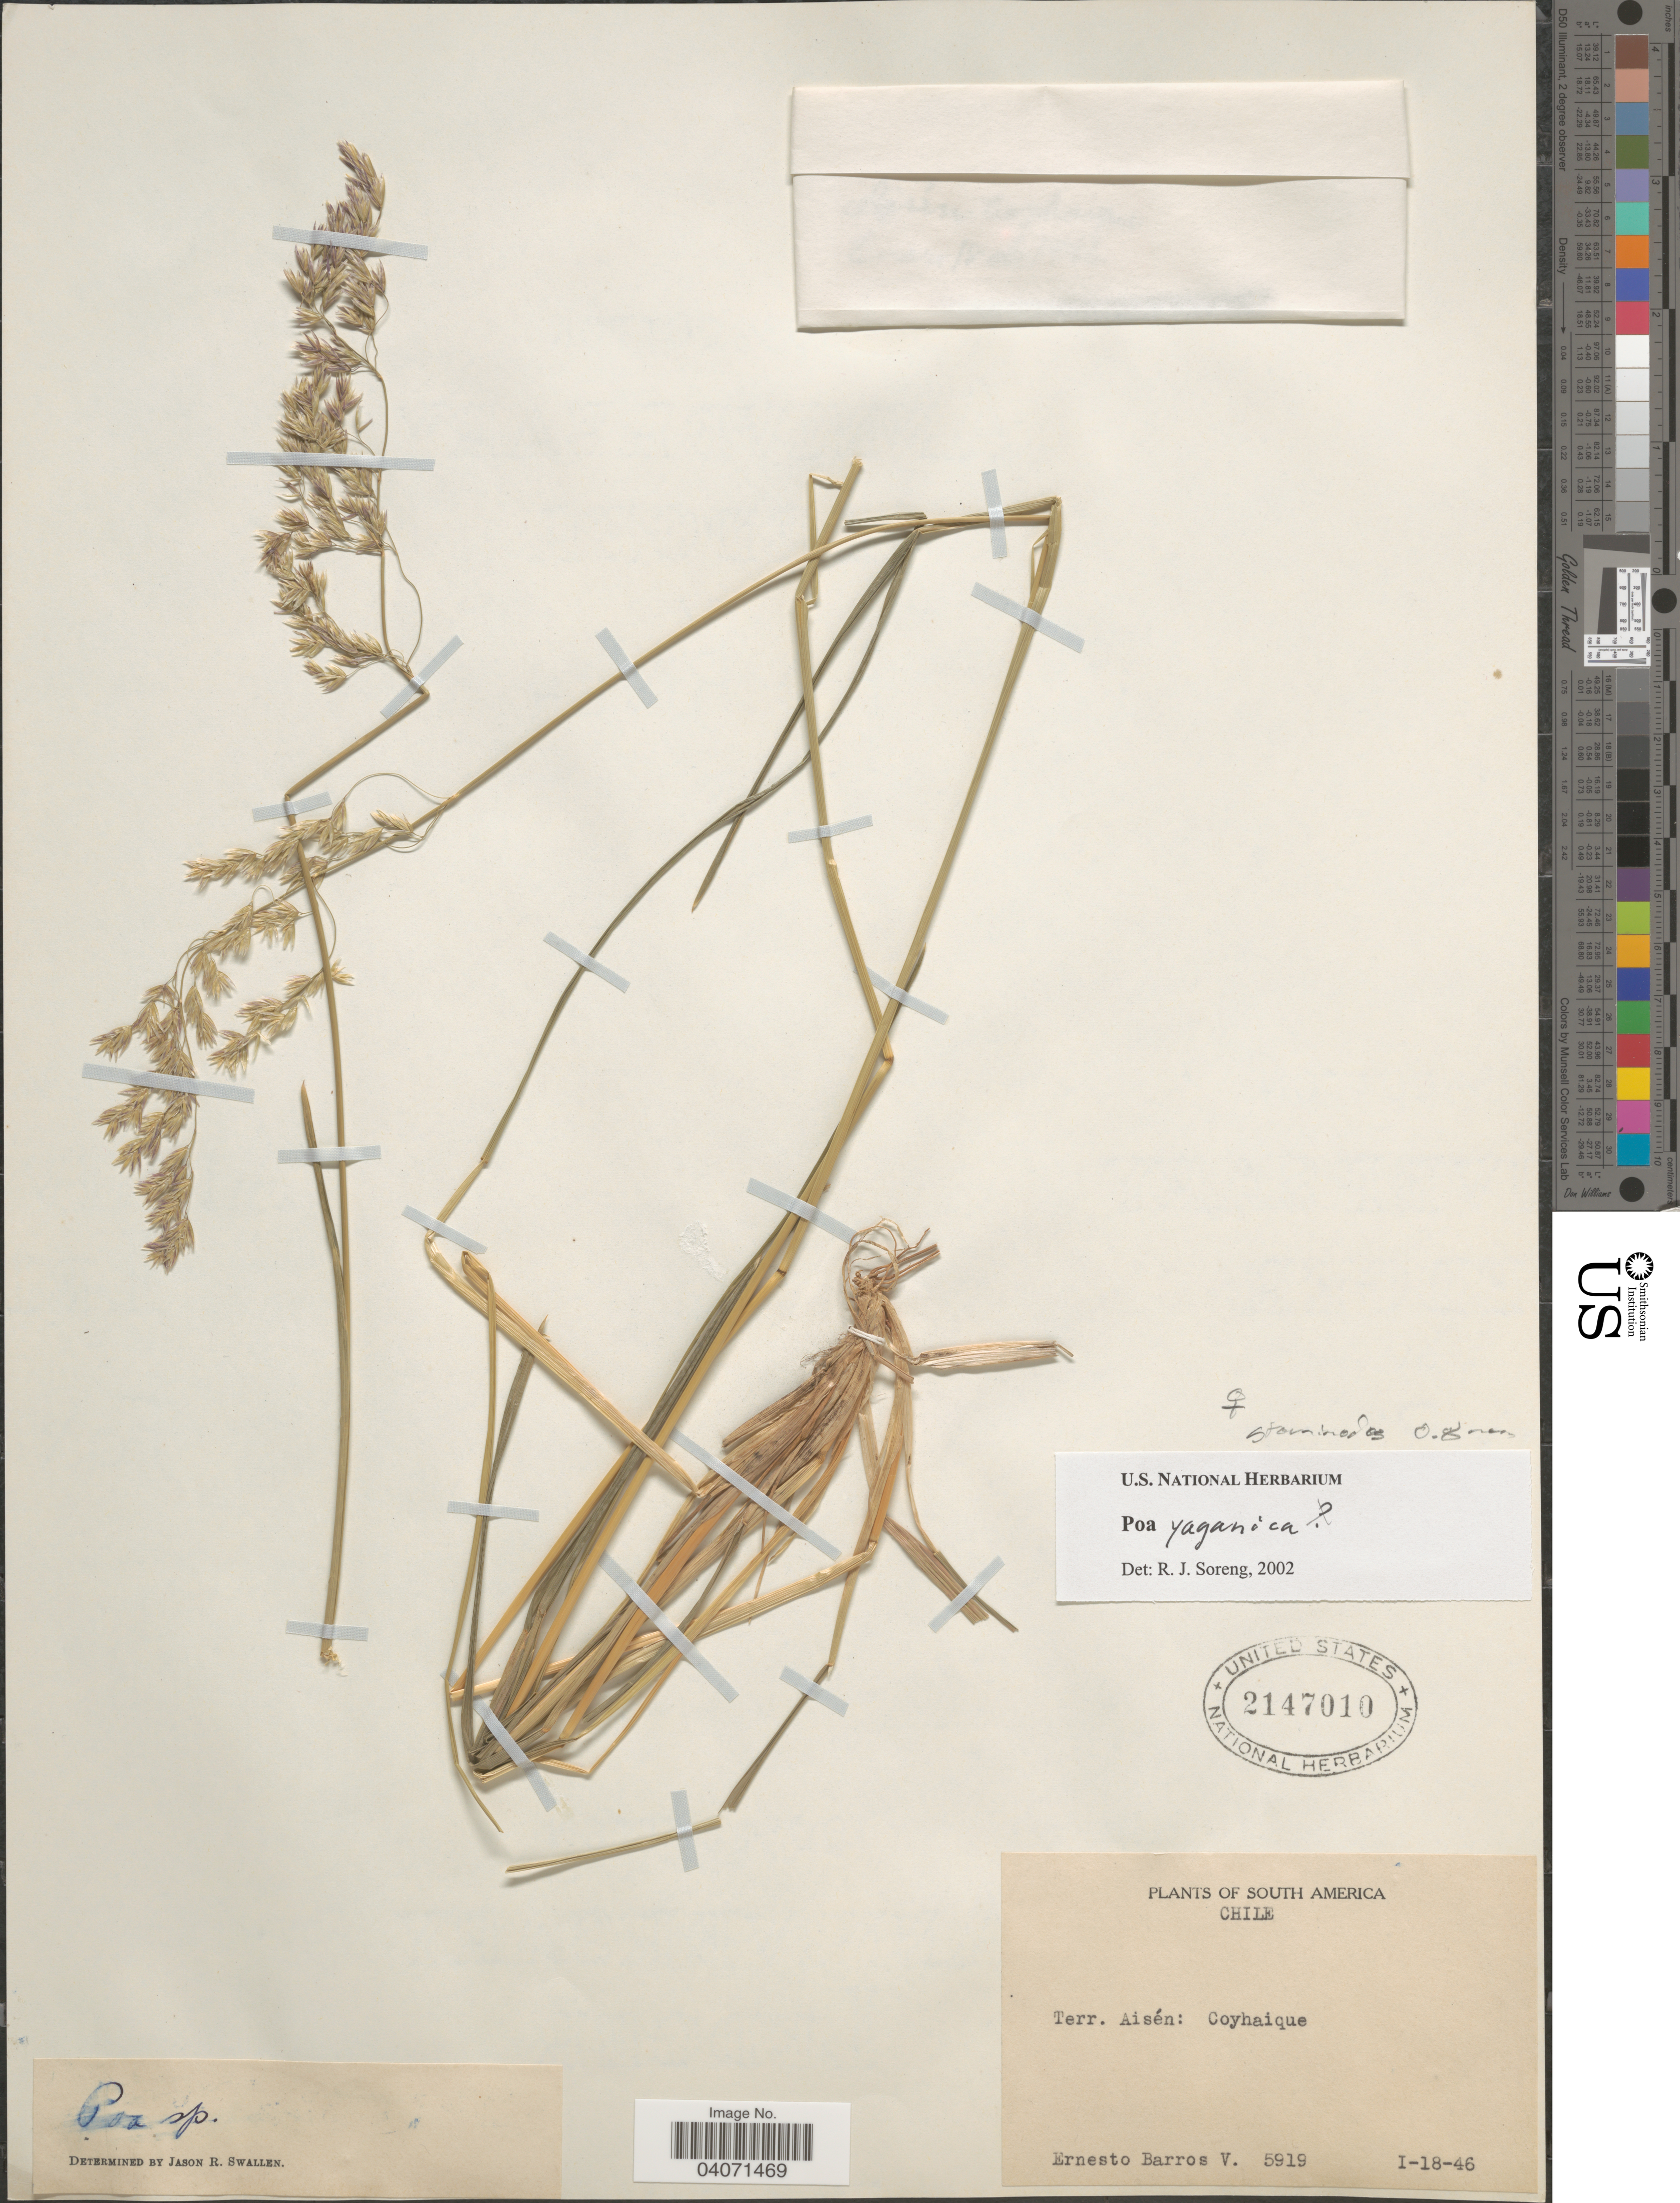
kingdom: Plantae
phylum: Tracheophyta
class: Liliopsida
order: Poales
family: Poaceae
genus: Poa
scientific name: Poa yaganica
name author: Speg.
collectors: E. Barros V.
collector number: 5919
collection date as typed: Transcribed d/m/y: 18/1/46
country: Chile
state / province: Aisén (XI)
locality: Coyhaique.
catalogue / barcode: US 2147010